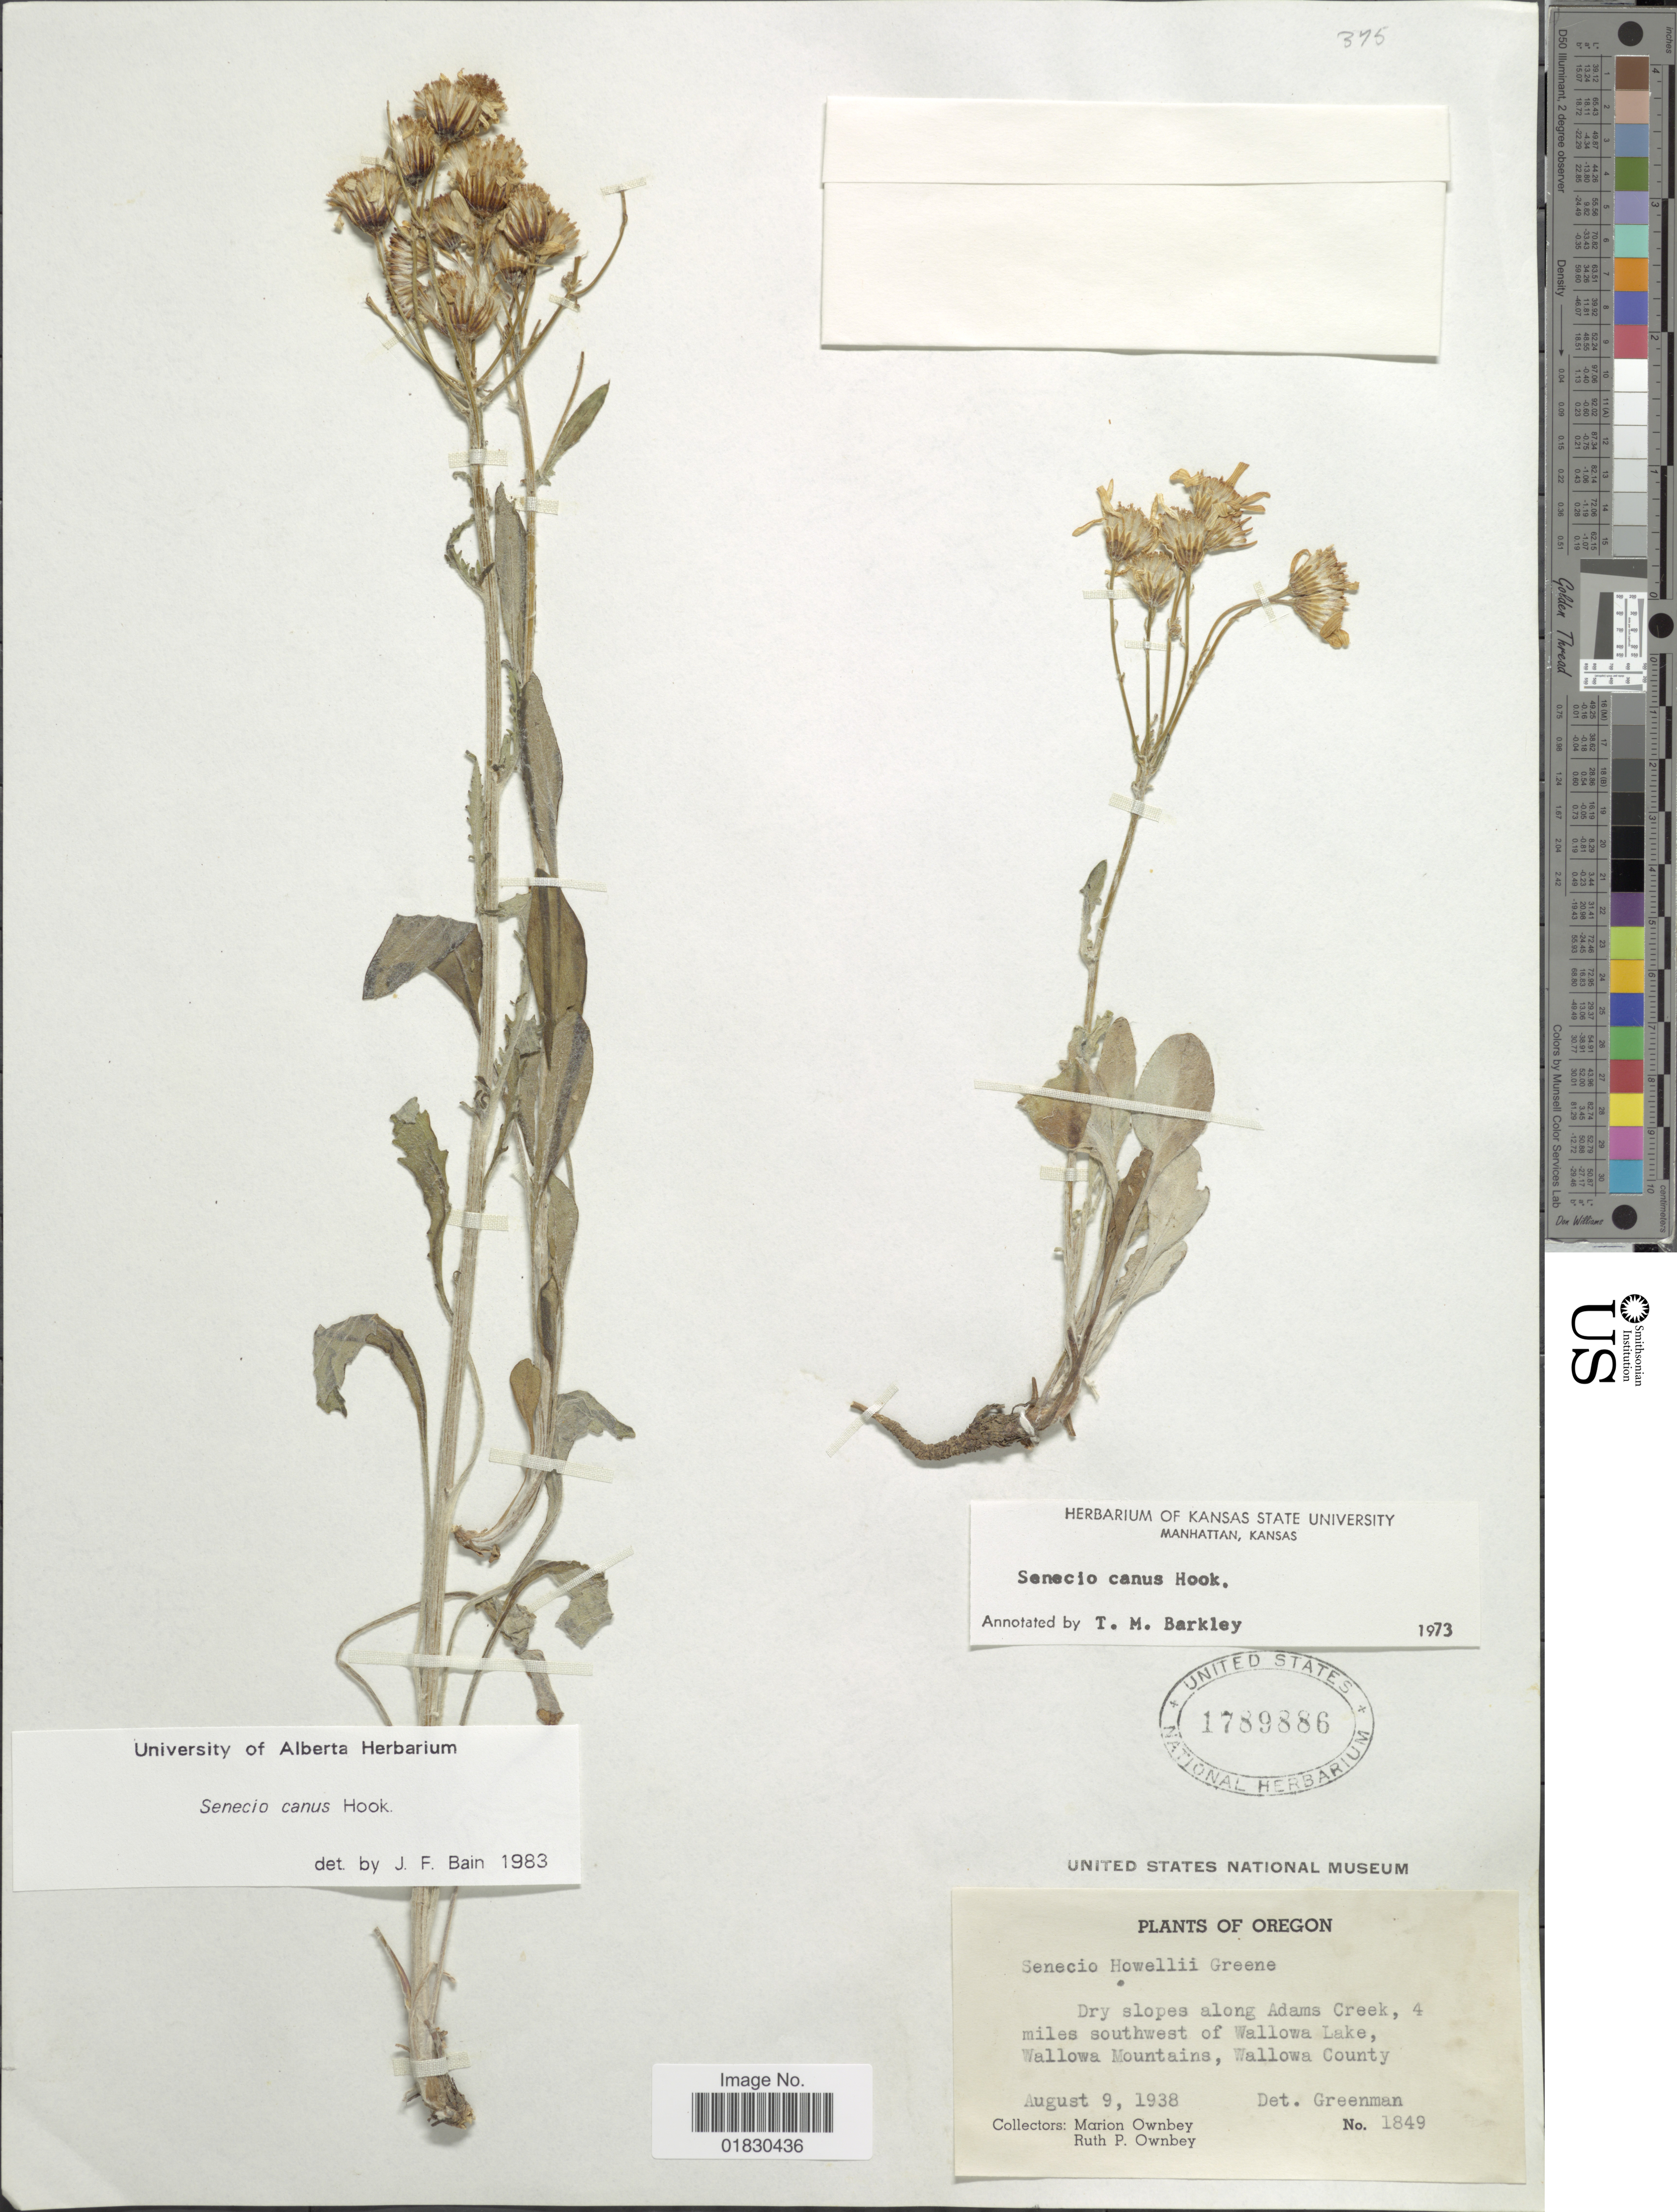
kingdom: Plantae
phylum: Tracheophyta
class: Magnoliopsida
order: Asterales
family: Asteraceae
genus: Packera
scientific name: Packera cana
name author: (Hook.) W.A. Weber & Á. Löve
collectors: F. M. Ownbey & R. Ownbey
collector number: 1849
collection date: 1938-08-09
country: United States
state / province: Oregon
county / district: Wallowa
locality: Dry slopes along Adams Creek, 4 miles southwest of Wallowa lake, Wallowa Mountains, Wallowa County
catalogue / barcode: US 1789886